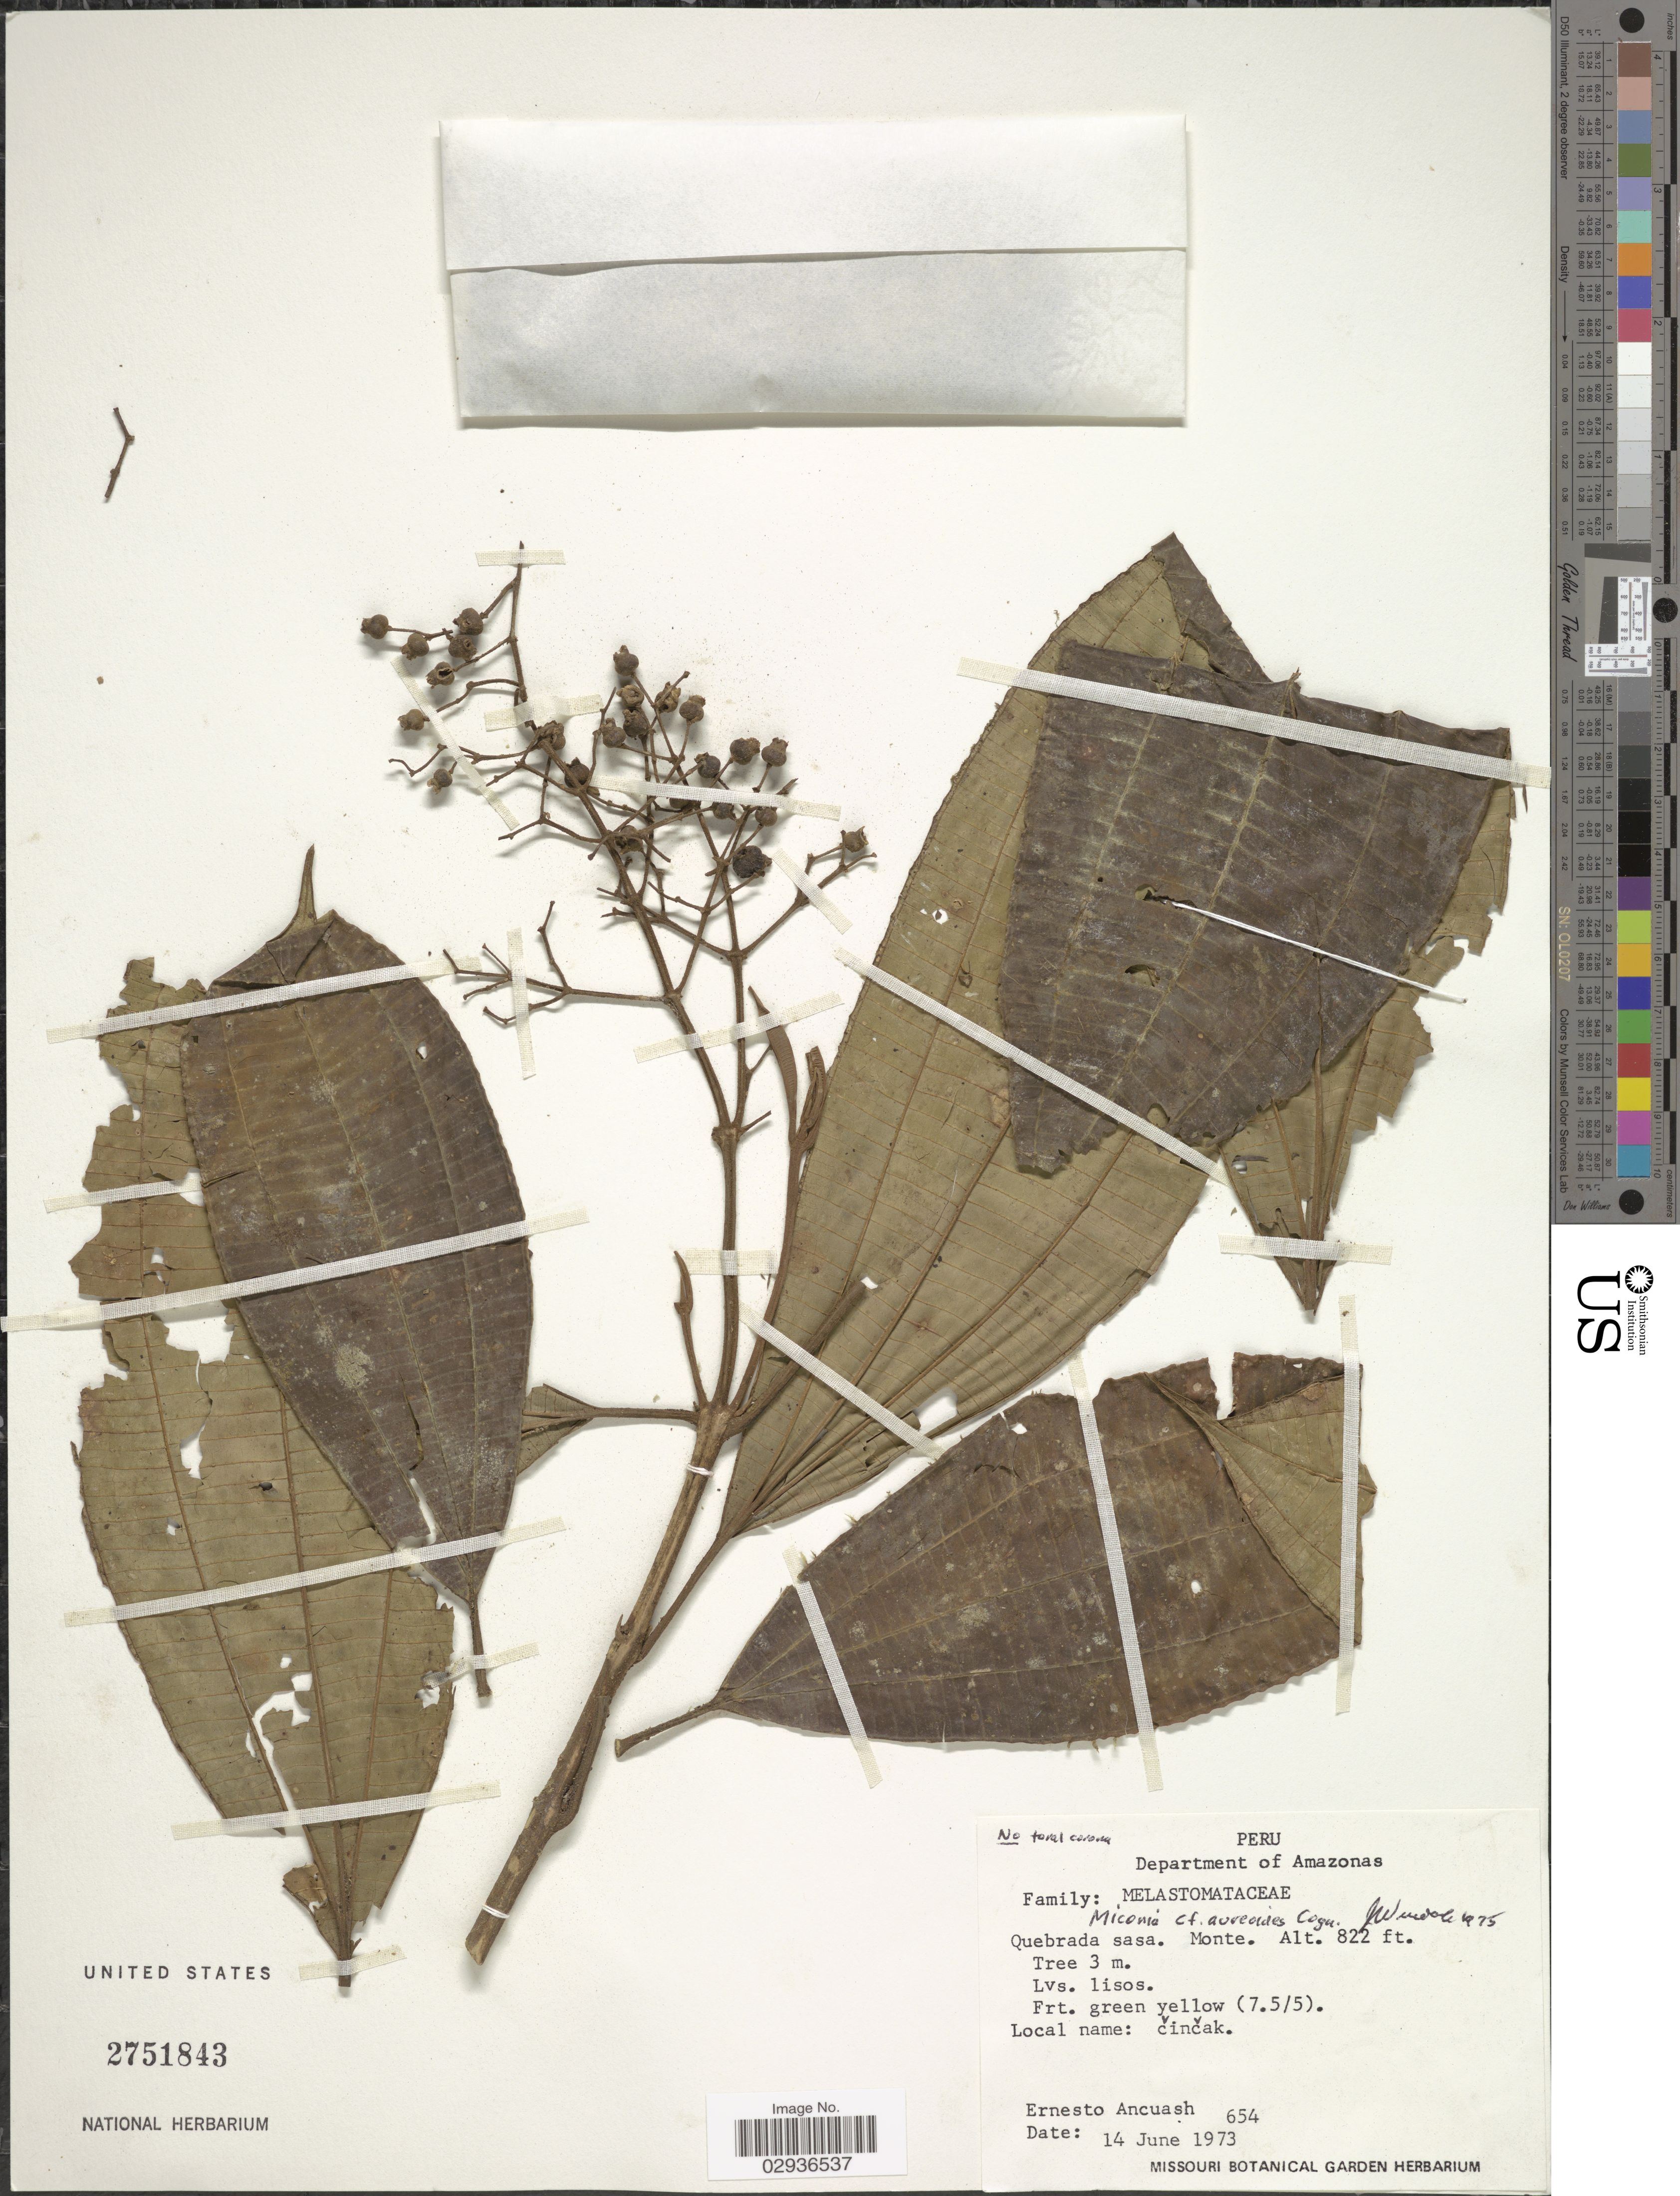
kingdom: Plantae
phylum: Tracheophyta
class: Magnoliopsida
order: Myrtales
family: Melastomataceae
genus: Miconia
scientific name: Miconia aureoides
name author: Cogn.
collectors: E. Ancuash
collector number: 654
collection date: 1973-06-14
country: Peru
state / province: Amazonas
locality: Department of Amazonas, Quebrada sasa. Monte.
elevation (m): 251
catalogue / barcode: US 2751843